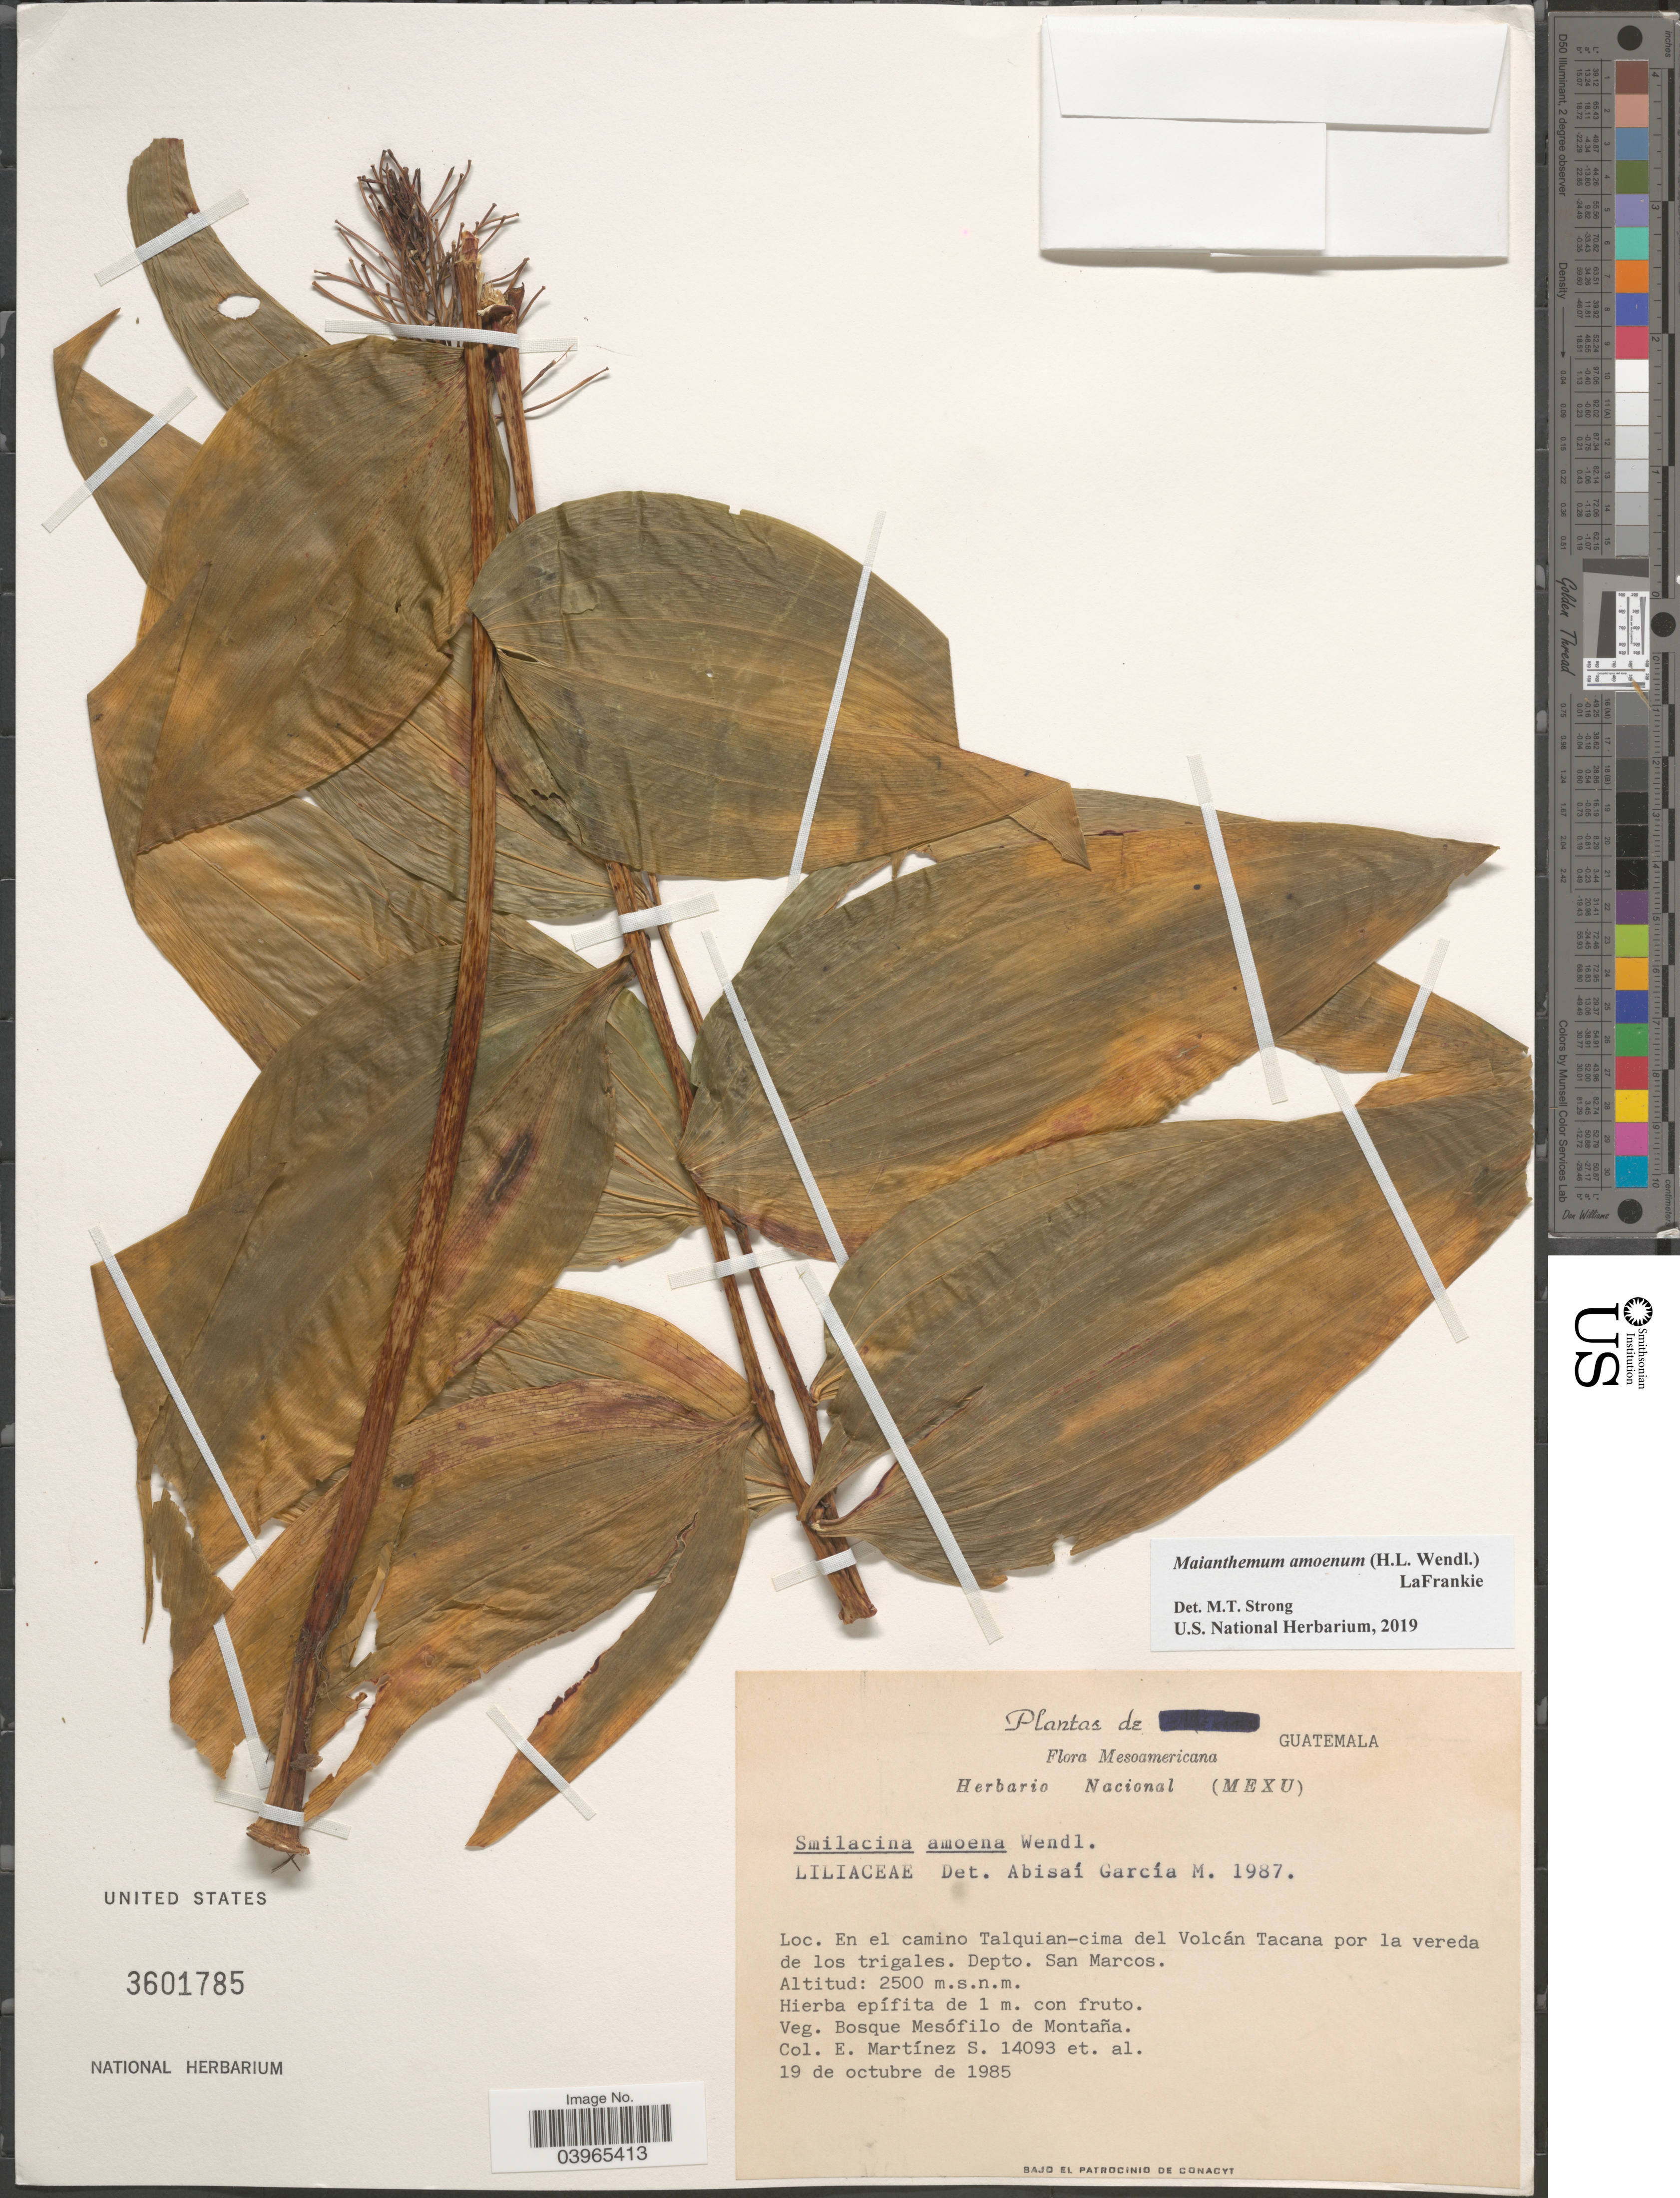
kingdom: Plantae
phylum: Tracheophyta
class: Liliopsida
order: Asparagales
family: Asparagaceae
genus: Maianthemum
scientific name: Maianthemum amoenum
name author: (H.L. Wendl.) LaFrankie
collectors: E. M. Martínez S. & et al.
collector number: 14093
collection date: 1985-10-19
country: Guatemala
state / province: San Marcos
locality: Mesoamericana. En el camino Talquian-cima del Volcán Tacana por la vereda de los trigales. Depto. San Marcos. Bosque Mesófilo de Montaña.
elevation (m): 2500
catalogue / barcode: US 3601785